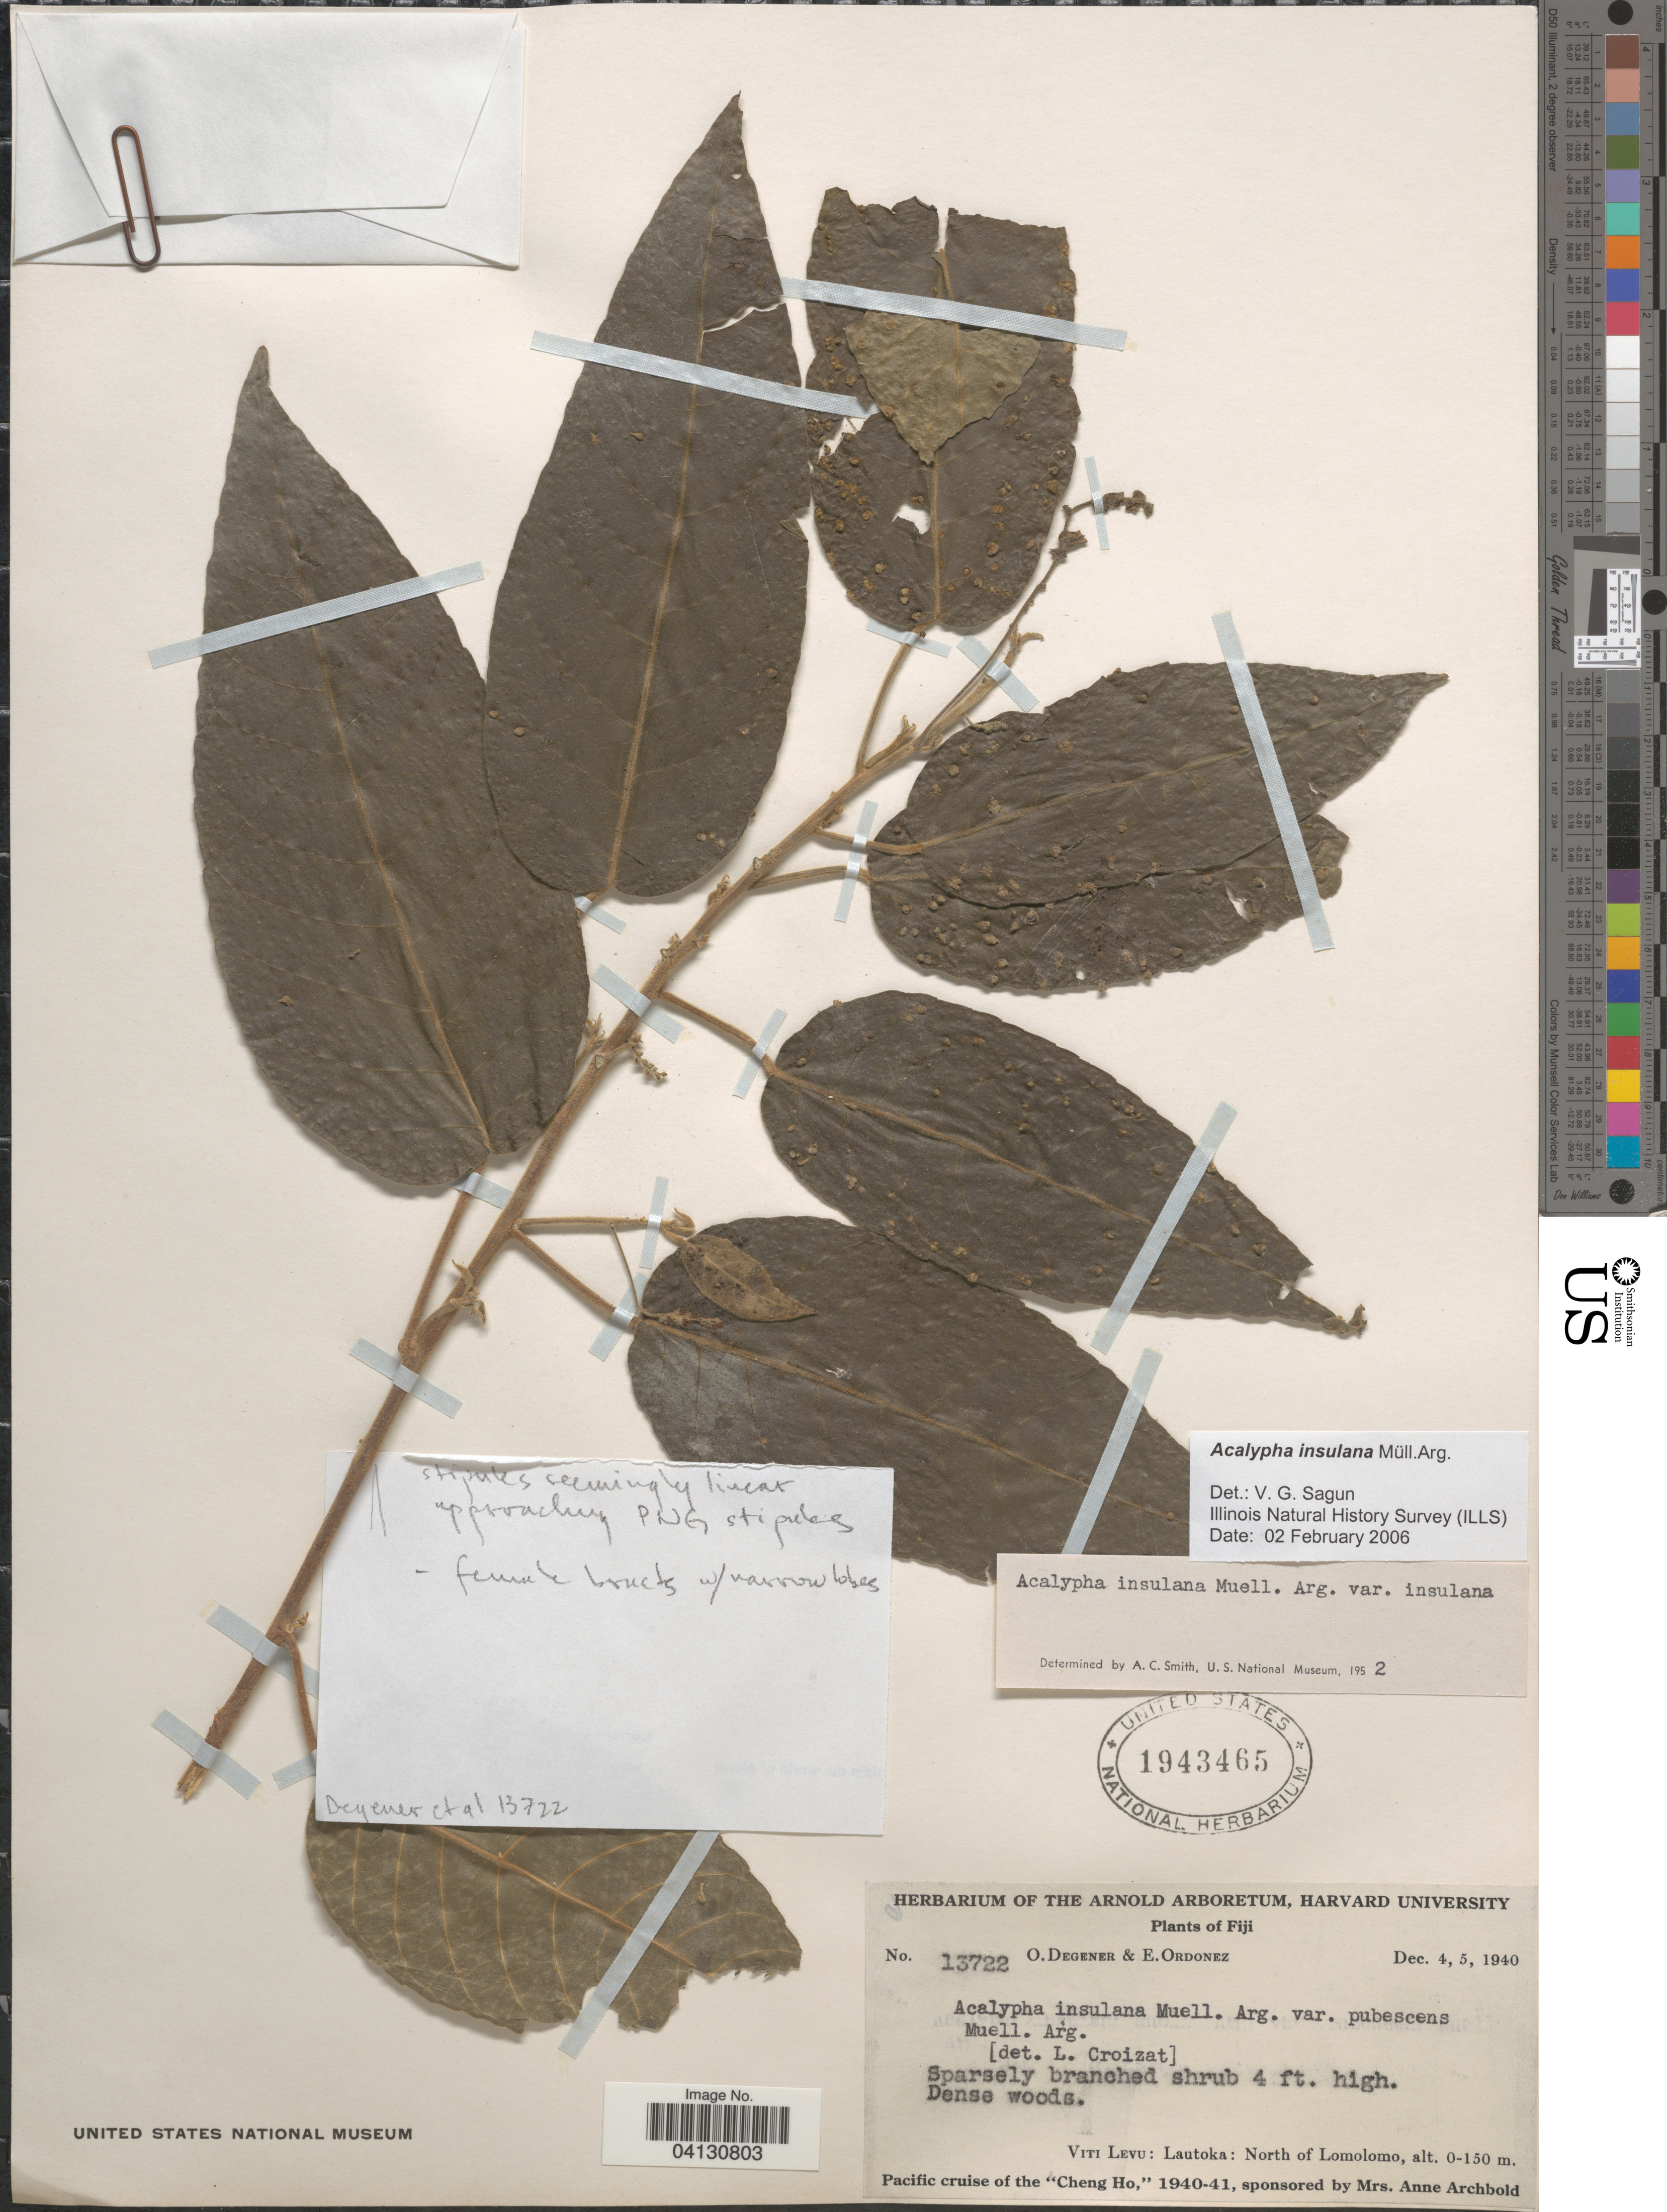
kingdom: Plantae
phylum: Tracheophyta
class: Magnoliopsida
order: Malpighiales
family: Euphorbiaceae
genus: Acalypha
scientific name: Acalypha insulana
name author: Müll. Arg.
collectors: O. Degener & E. Ordonez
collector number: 13722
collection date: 1940-12-04/1940-12-05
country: Fiji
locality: Viti Levu: Lautoka: North of Lomolomo. Pacific cruise of the "Cheng Ho," 1940-41.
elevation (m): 0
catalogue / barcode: US 1943465